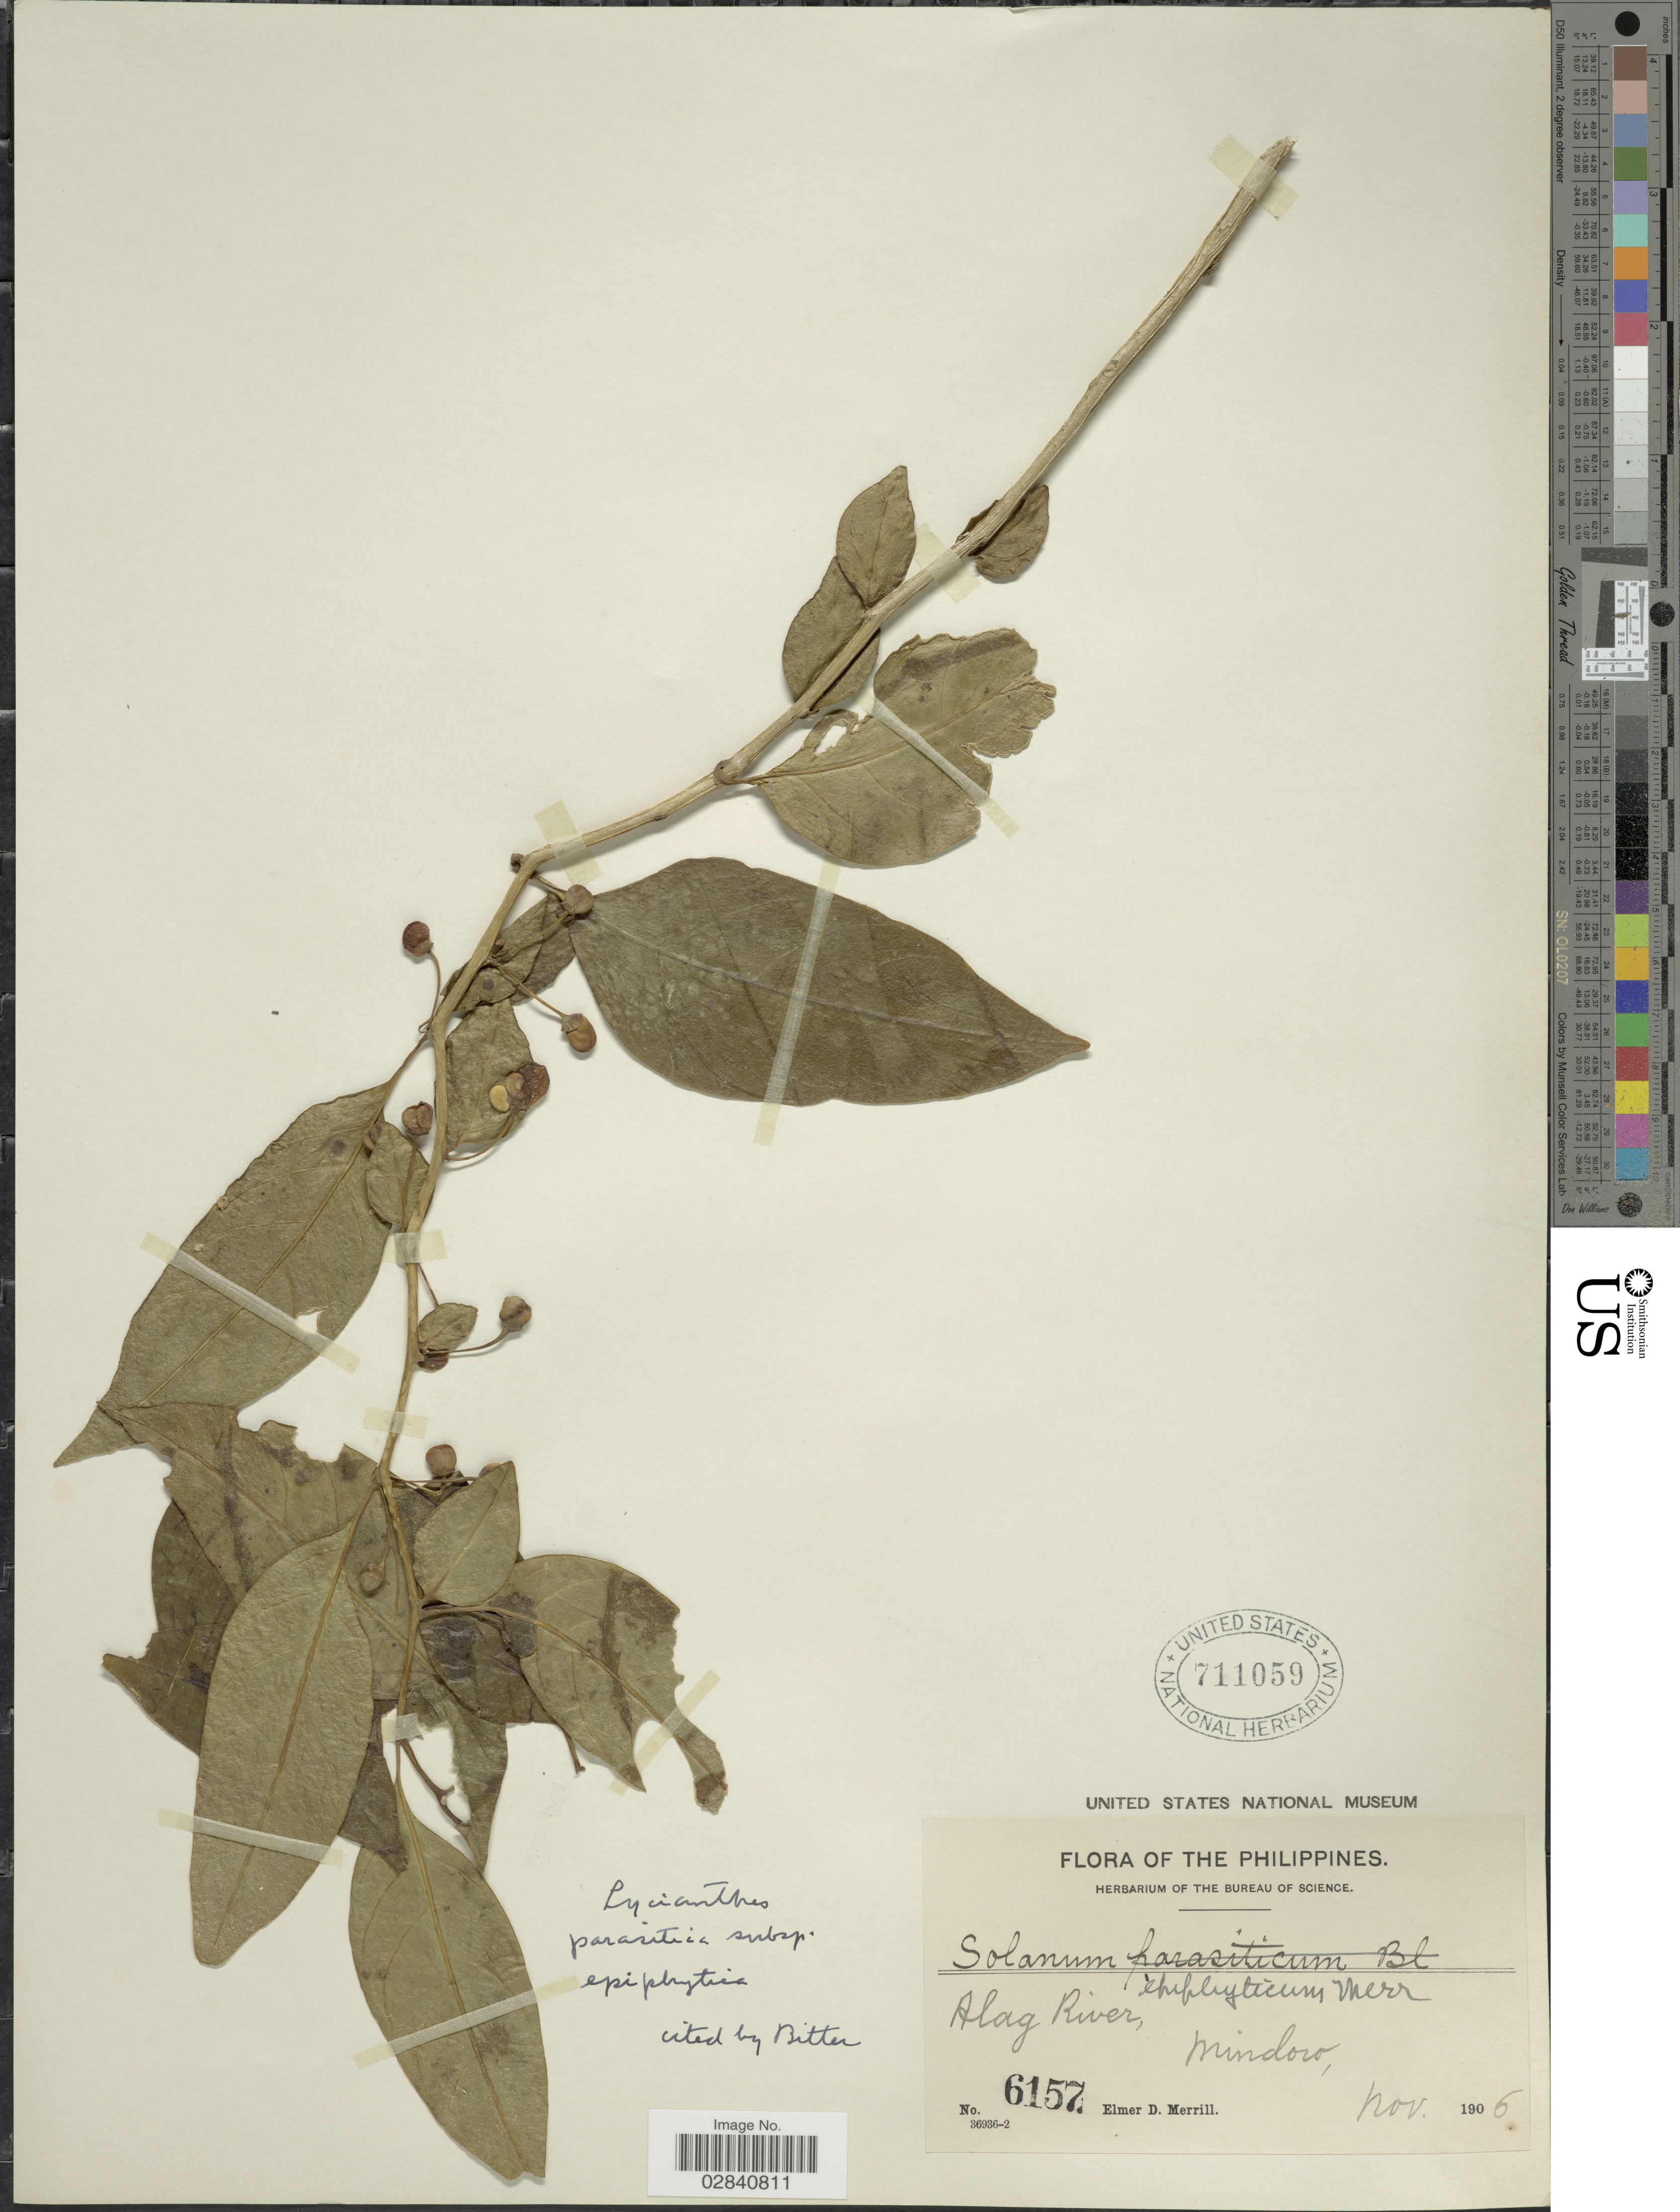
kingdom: Plantae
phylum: Tracheophyta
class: Magnoliopsida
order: Solanales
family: Solanaceae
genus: Lycianthes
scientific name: Lycianthes parasitica subsp. epiphytica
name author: (Merr.) Bitter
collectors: E. D. Merrill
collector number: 6157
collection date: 1906-11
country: Philippines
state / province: Mimaropa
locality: Alag River, Mindoro.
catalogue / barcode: US 711059